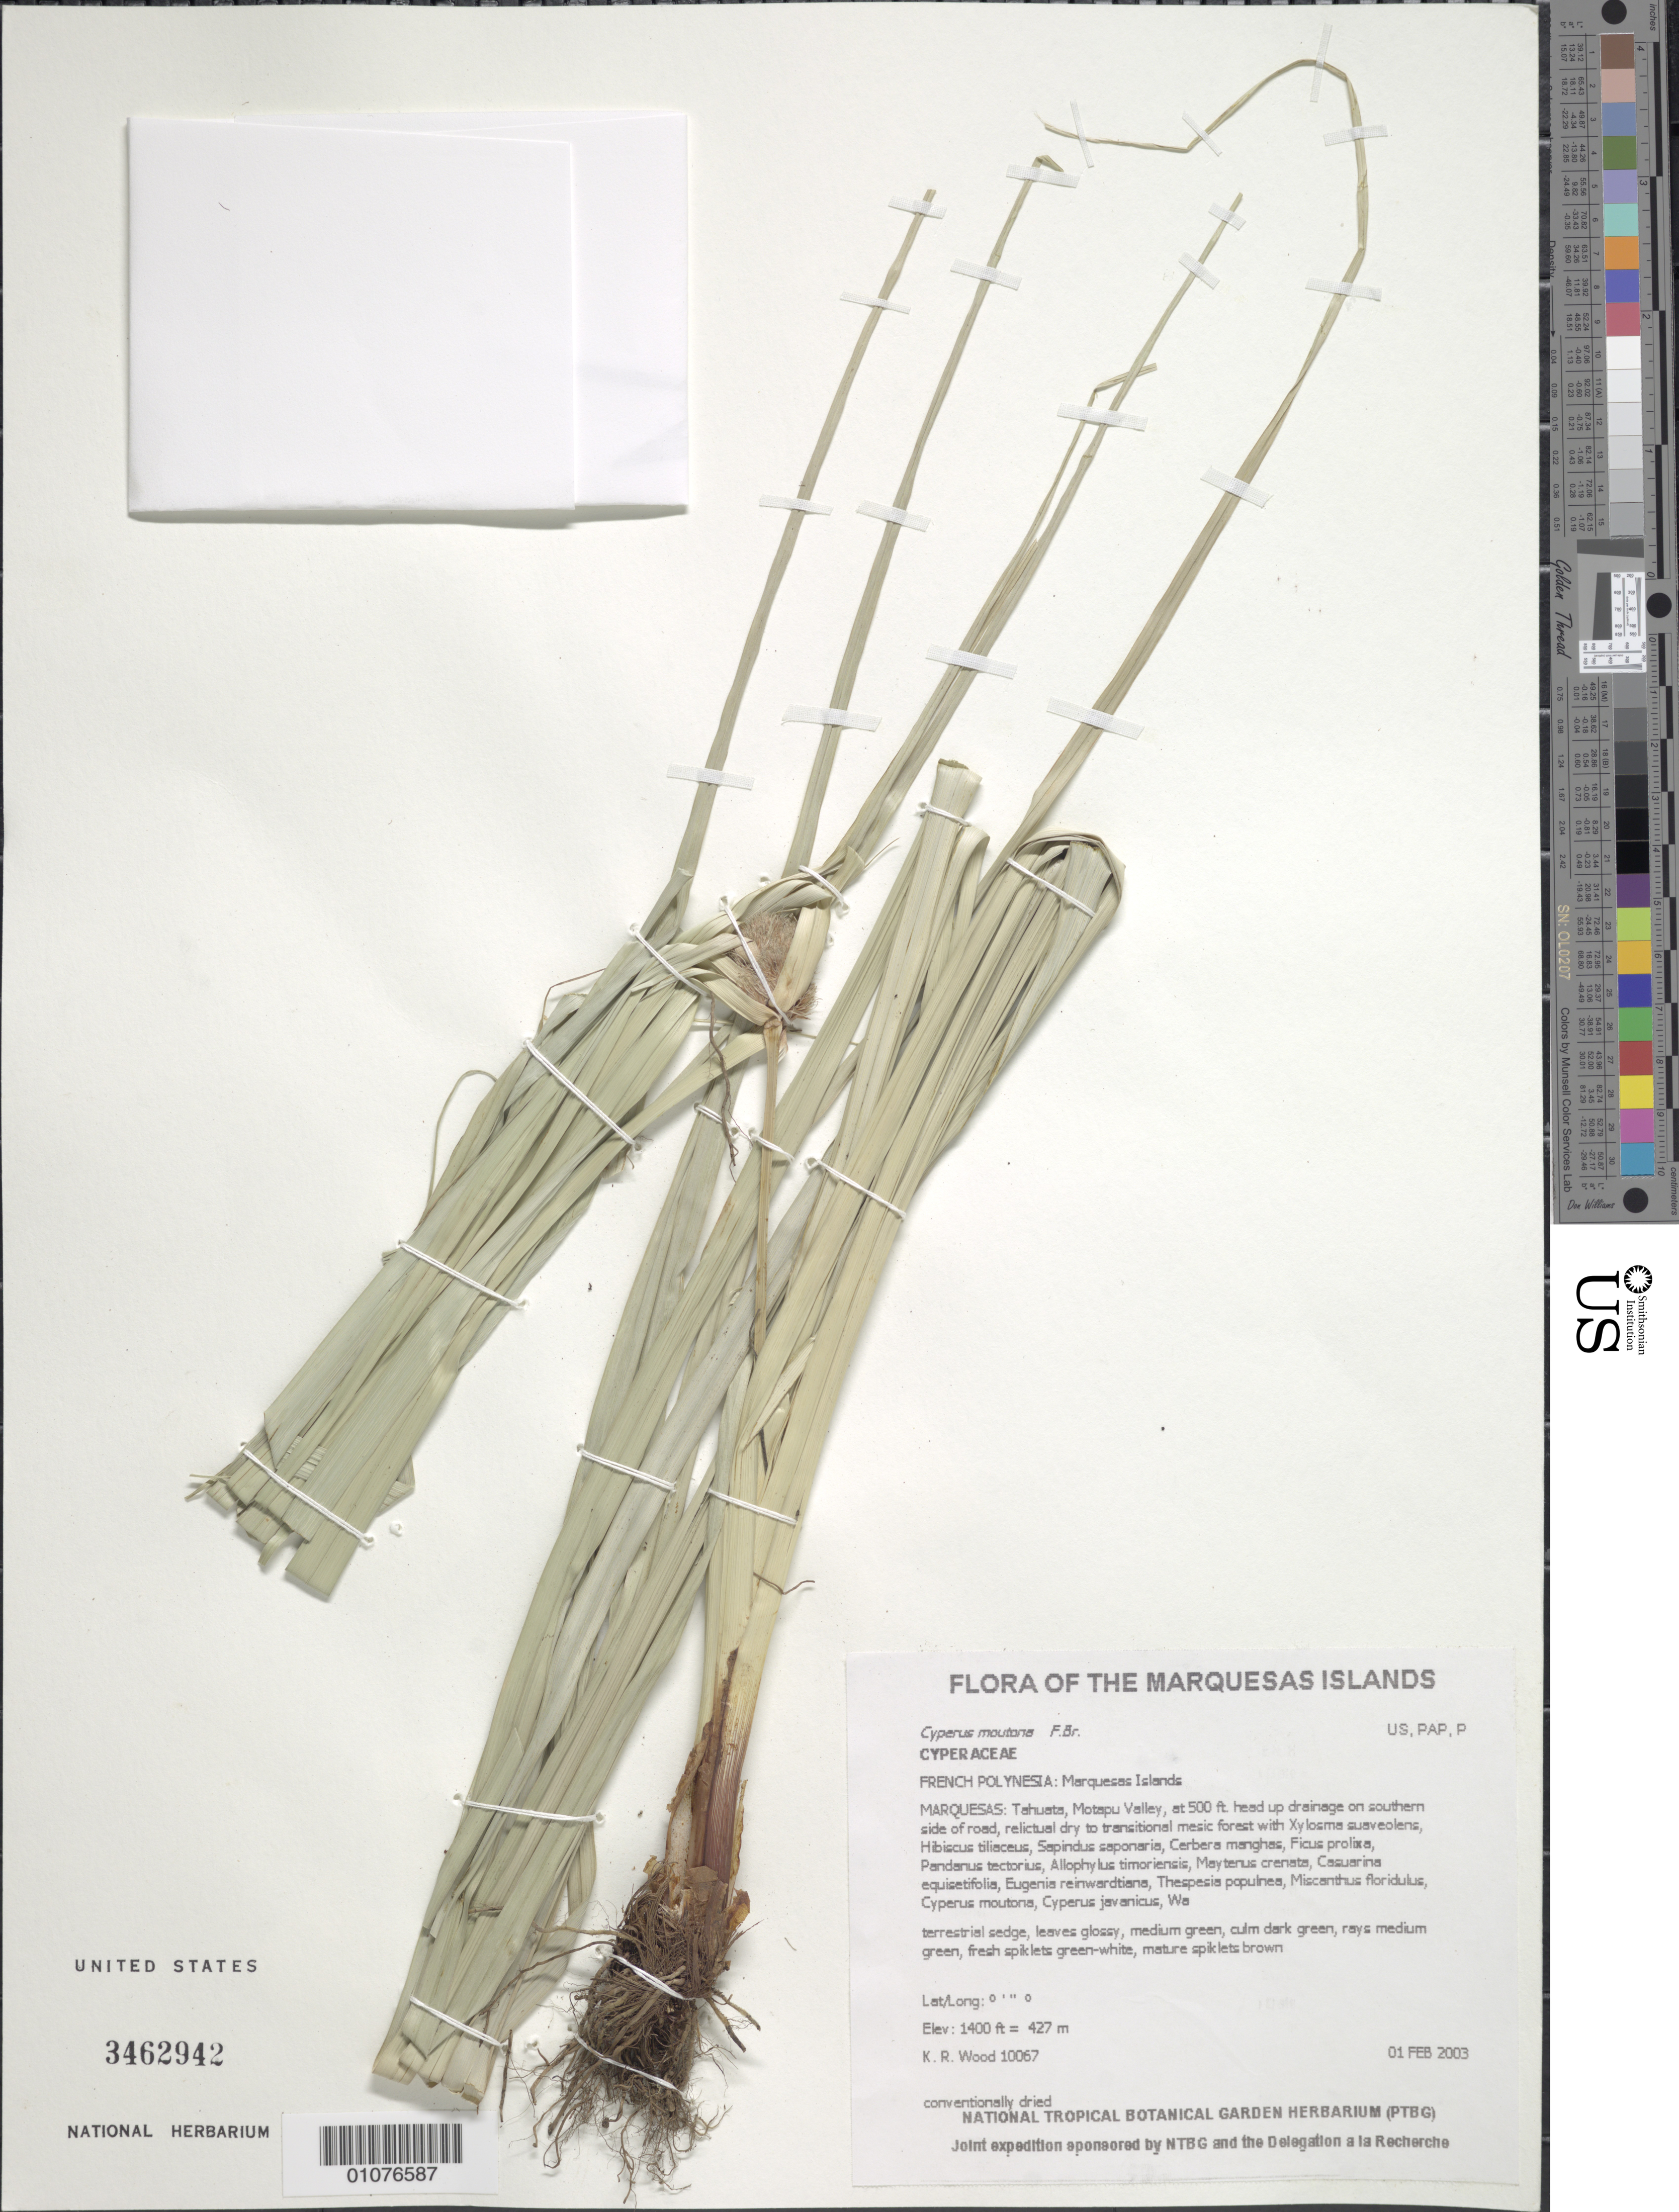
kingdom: Plantae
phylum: Tracheophyta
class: Liliopsida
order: Poales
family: Cyperaceae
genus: Cyperus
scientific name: Cyperus moutona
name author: F. Br.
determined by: Lorence, David H., (PTBG), National Tropical Botanical Garden (UNITED STATES)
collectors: K. R. Wood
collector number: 10067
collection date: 2003-02-01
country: French Polynesia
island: Tahuata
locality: Motapu Valley, at 500 ft. head up drainage on southern side of road, relictual dry to transitional mesic forest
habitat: Upper slope, NW aspect, steep slope, closed, dry to mesic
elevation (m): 427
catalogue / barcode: US 3462942